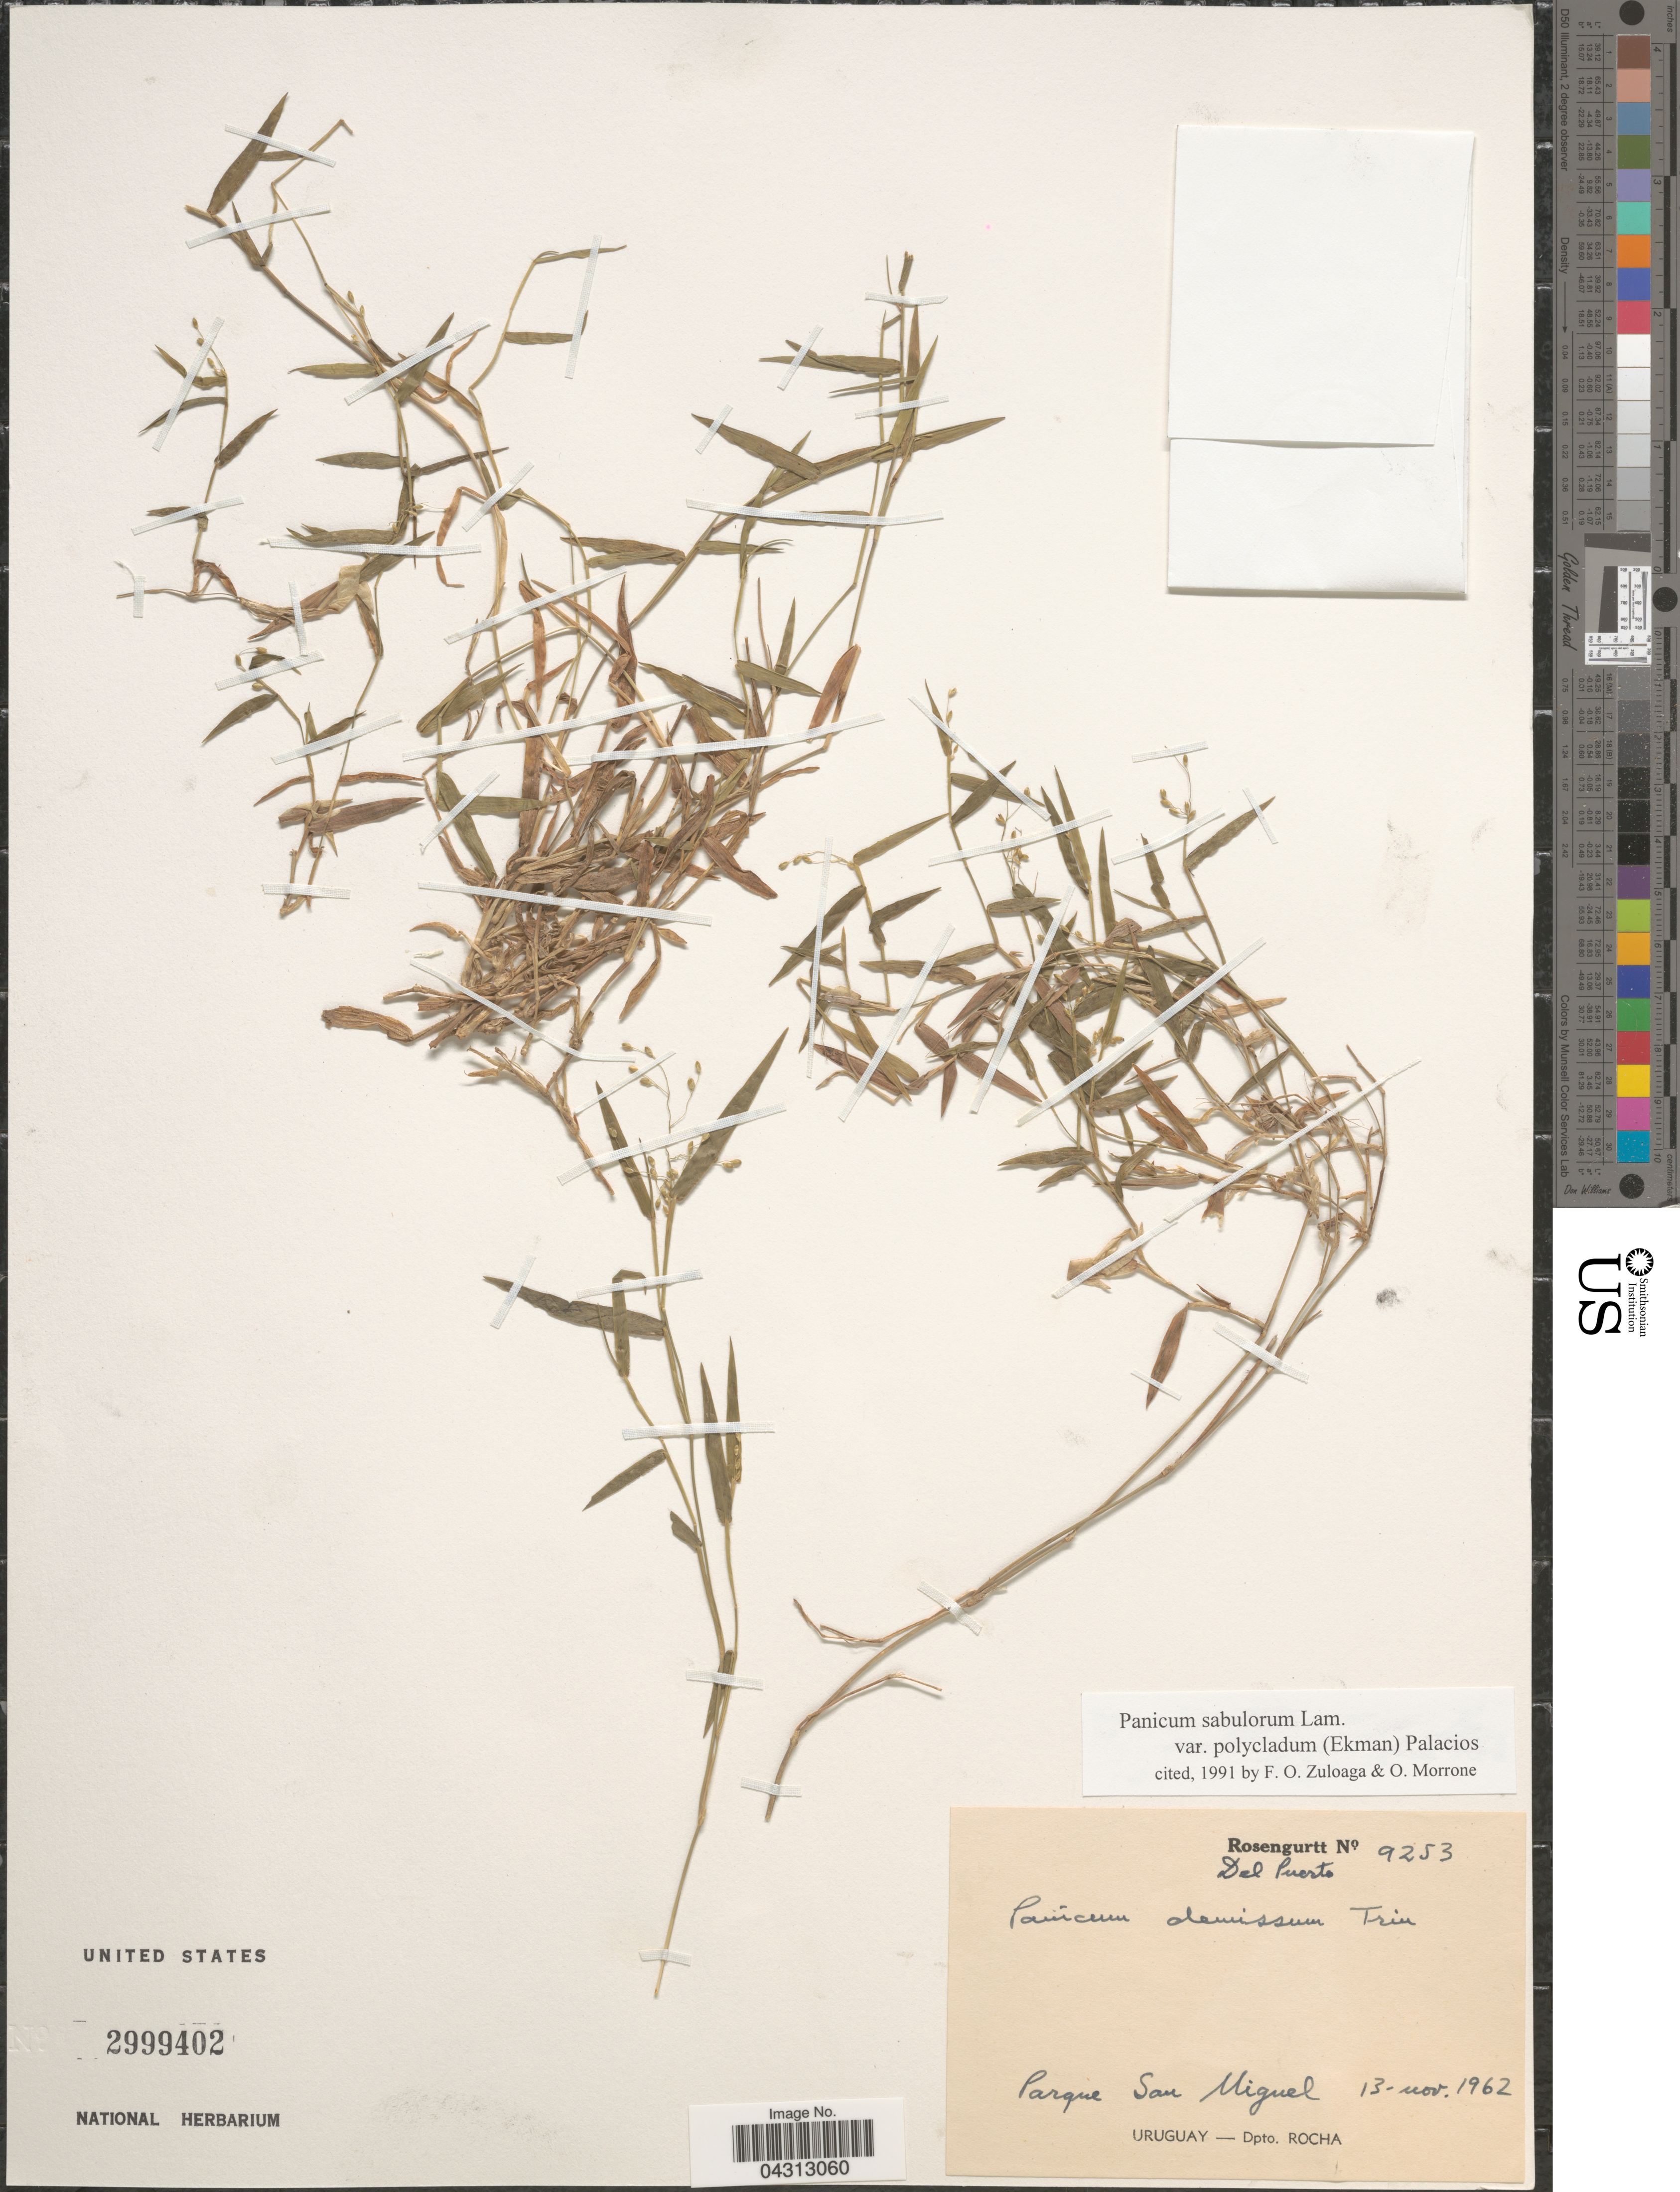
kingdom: Plantae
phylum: Tracheophyta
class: Liliopsida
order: Poales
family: Poaceae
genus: Dichanthelium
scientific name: Dichanthelium sabulorum var. polycladum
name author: (Ekman) Zuloaga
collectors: Rosengurtt & Del Puerto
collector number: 9253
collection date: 1962-11-13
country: Uruguay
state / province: Rocha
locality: Parque San Miguel. Dpto. Rocha.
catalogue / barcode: US 2999402